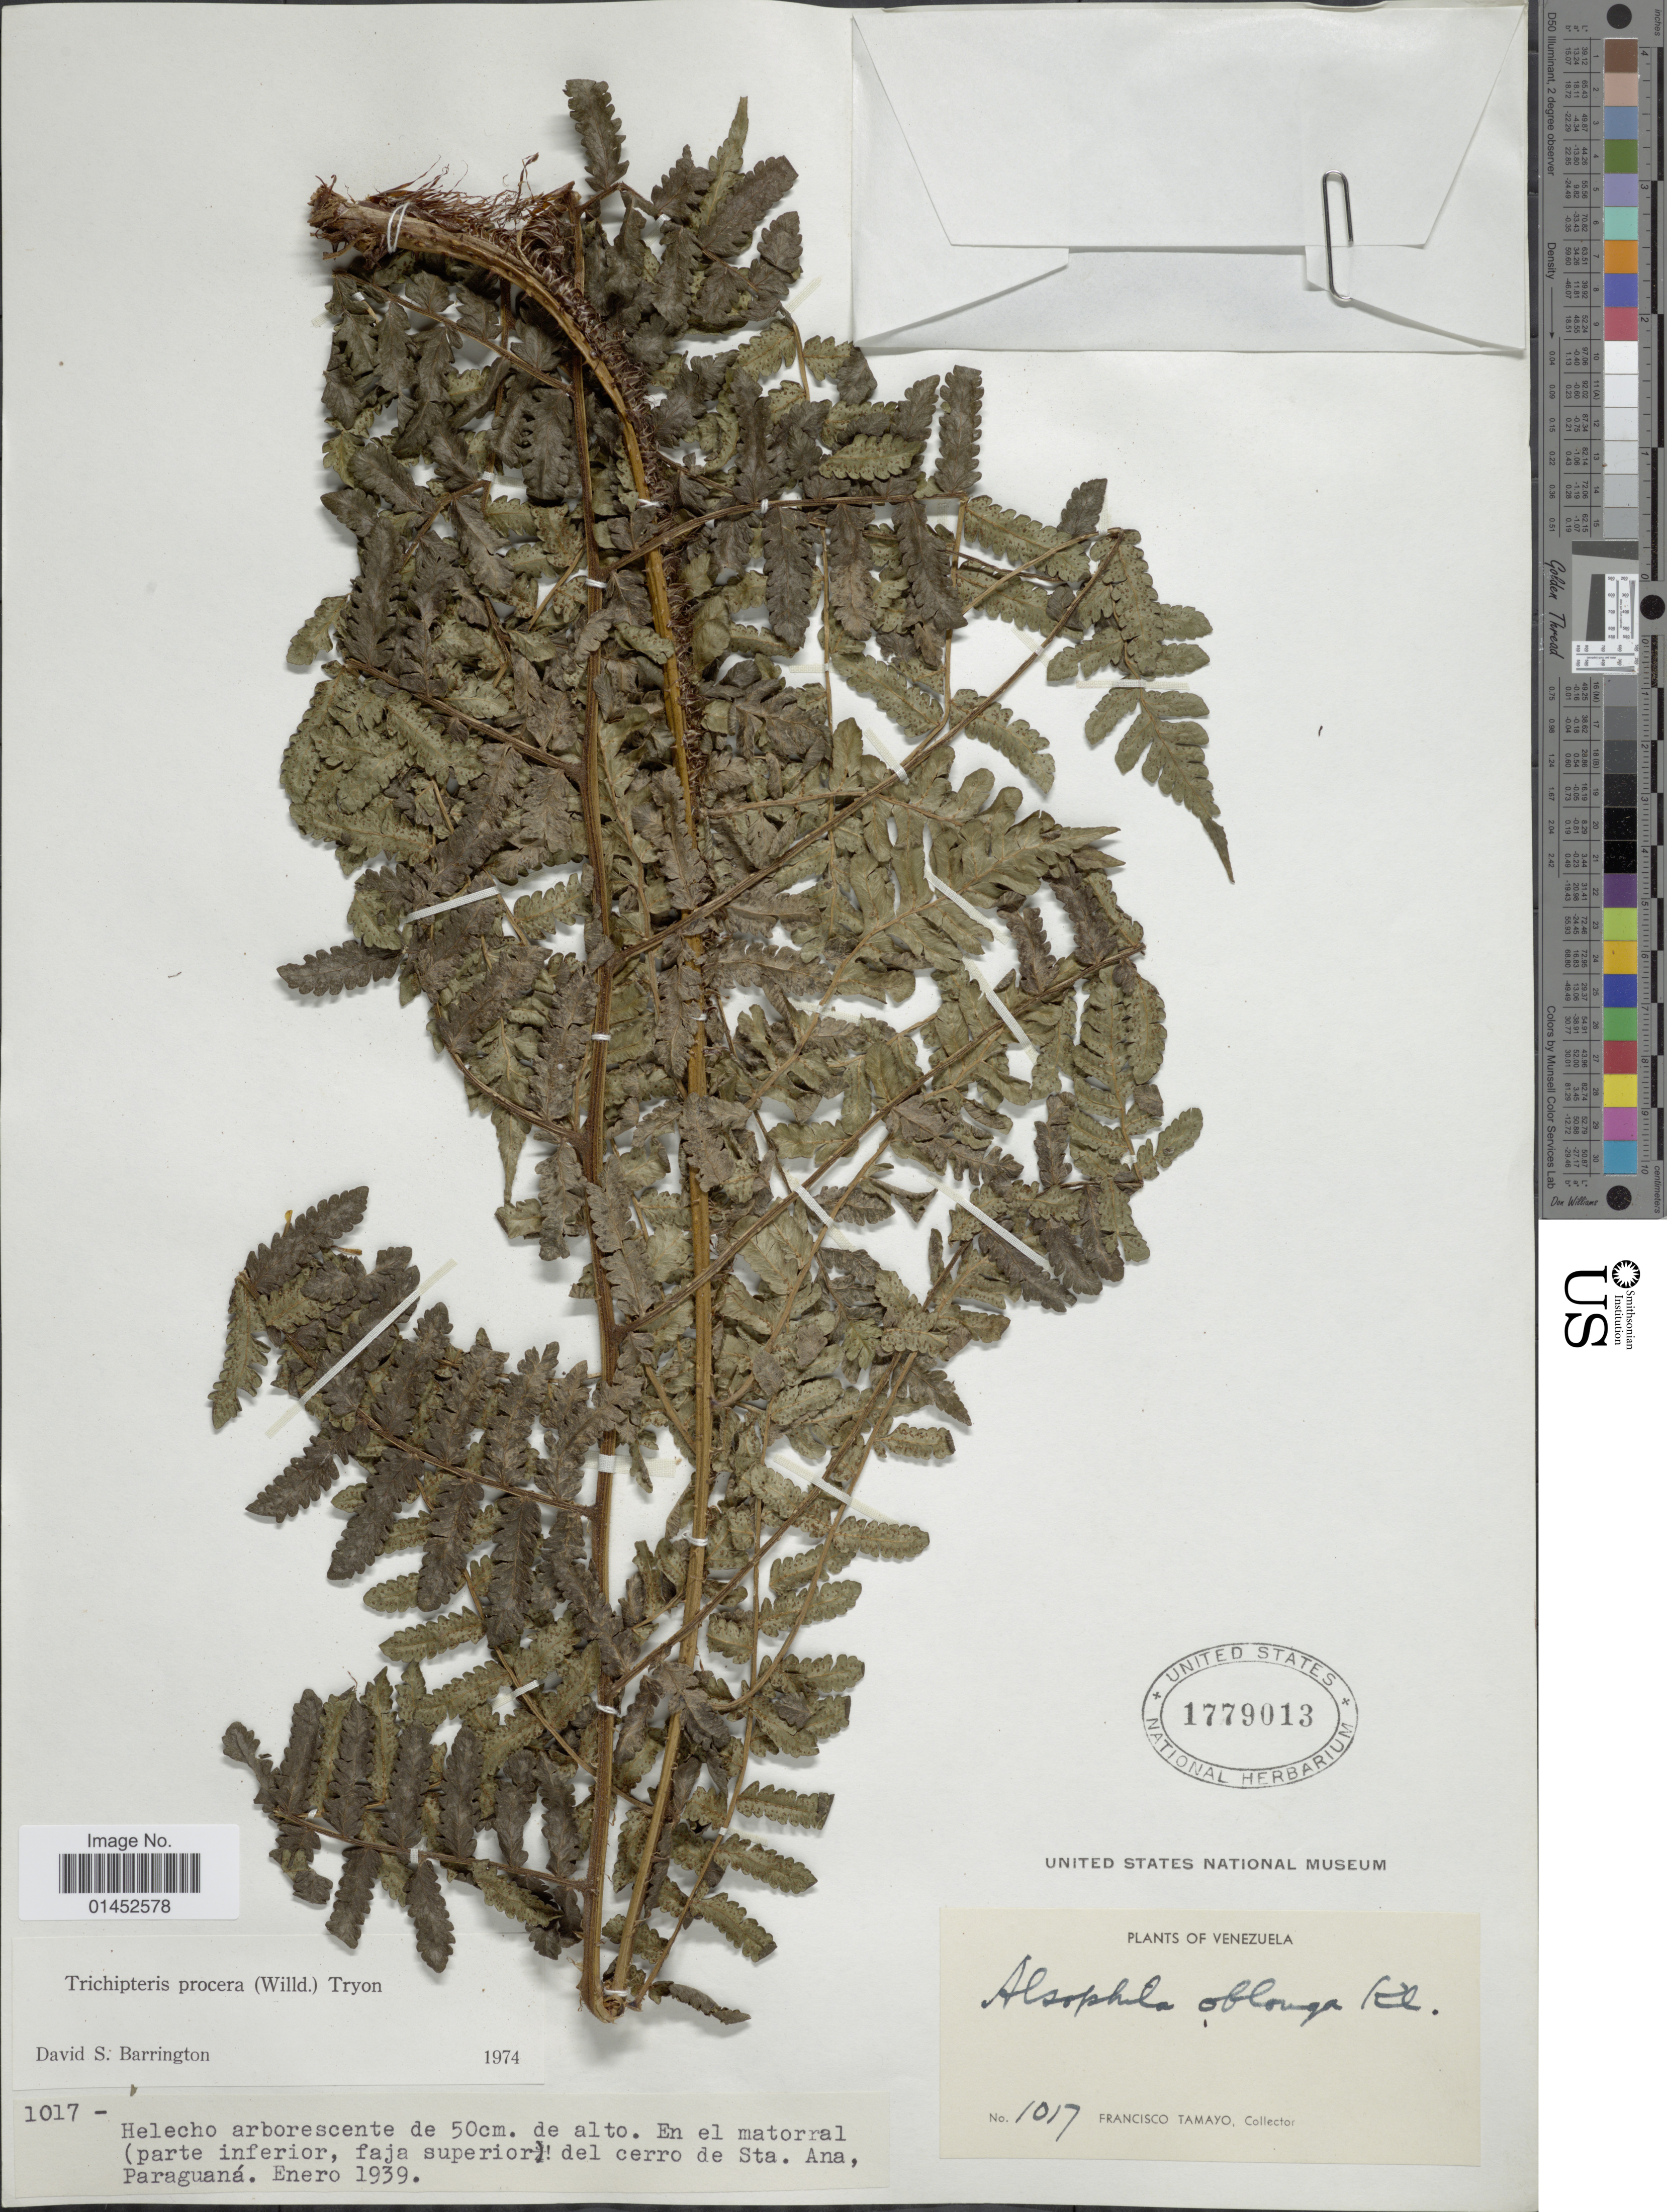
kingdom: Plantae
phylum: Tracheophyta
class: Polypodiopsida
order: Cyatheales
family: Cyatheaceae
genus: Cyathea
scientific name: Cyathea pungens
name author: (Willd.) Domin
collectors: F. Tamayo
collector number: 1017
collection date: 1939-01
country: Venezuela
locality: Del cerro de Sta Ana Paraguaná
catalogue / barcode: US 1779013